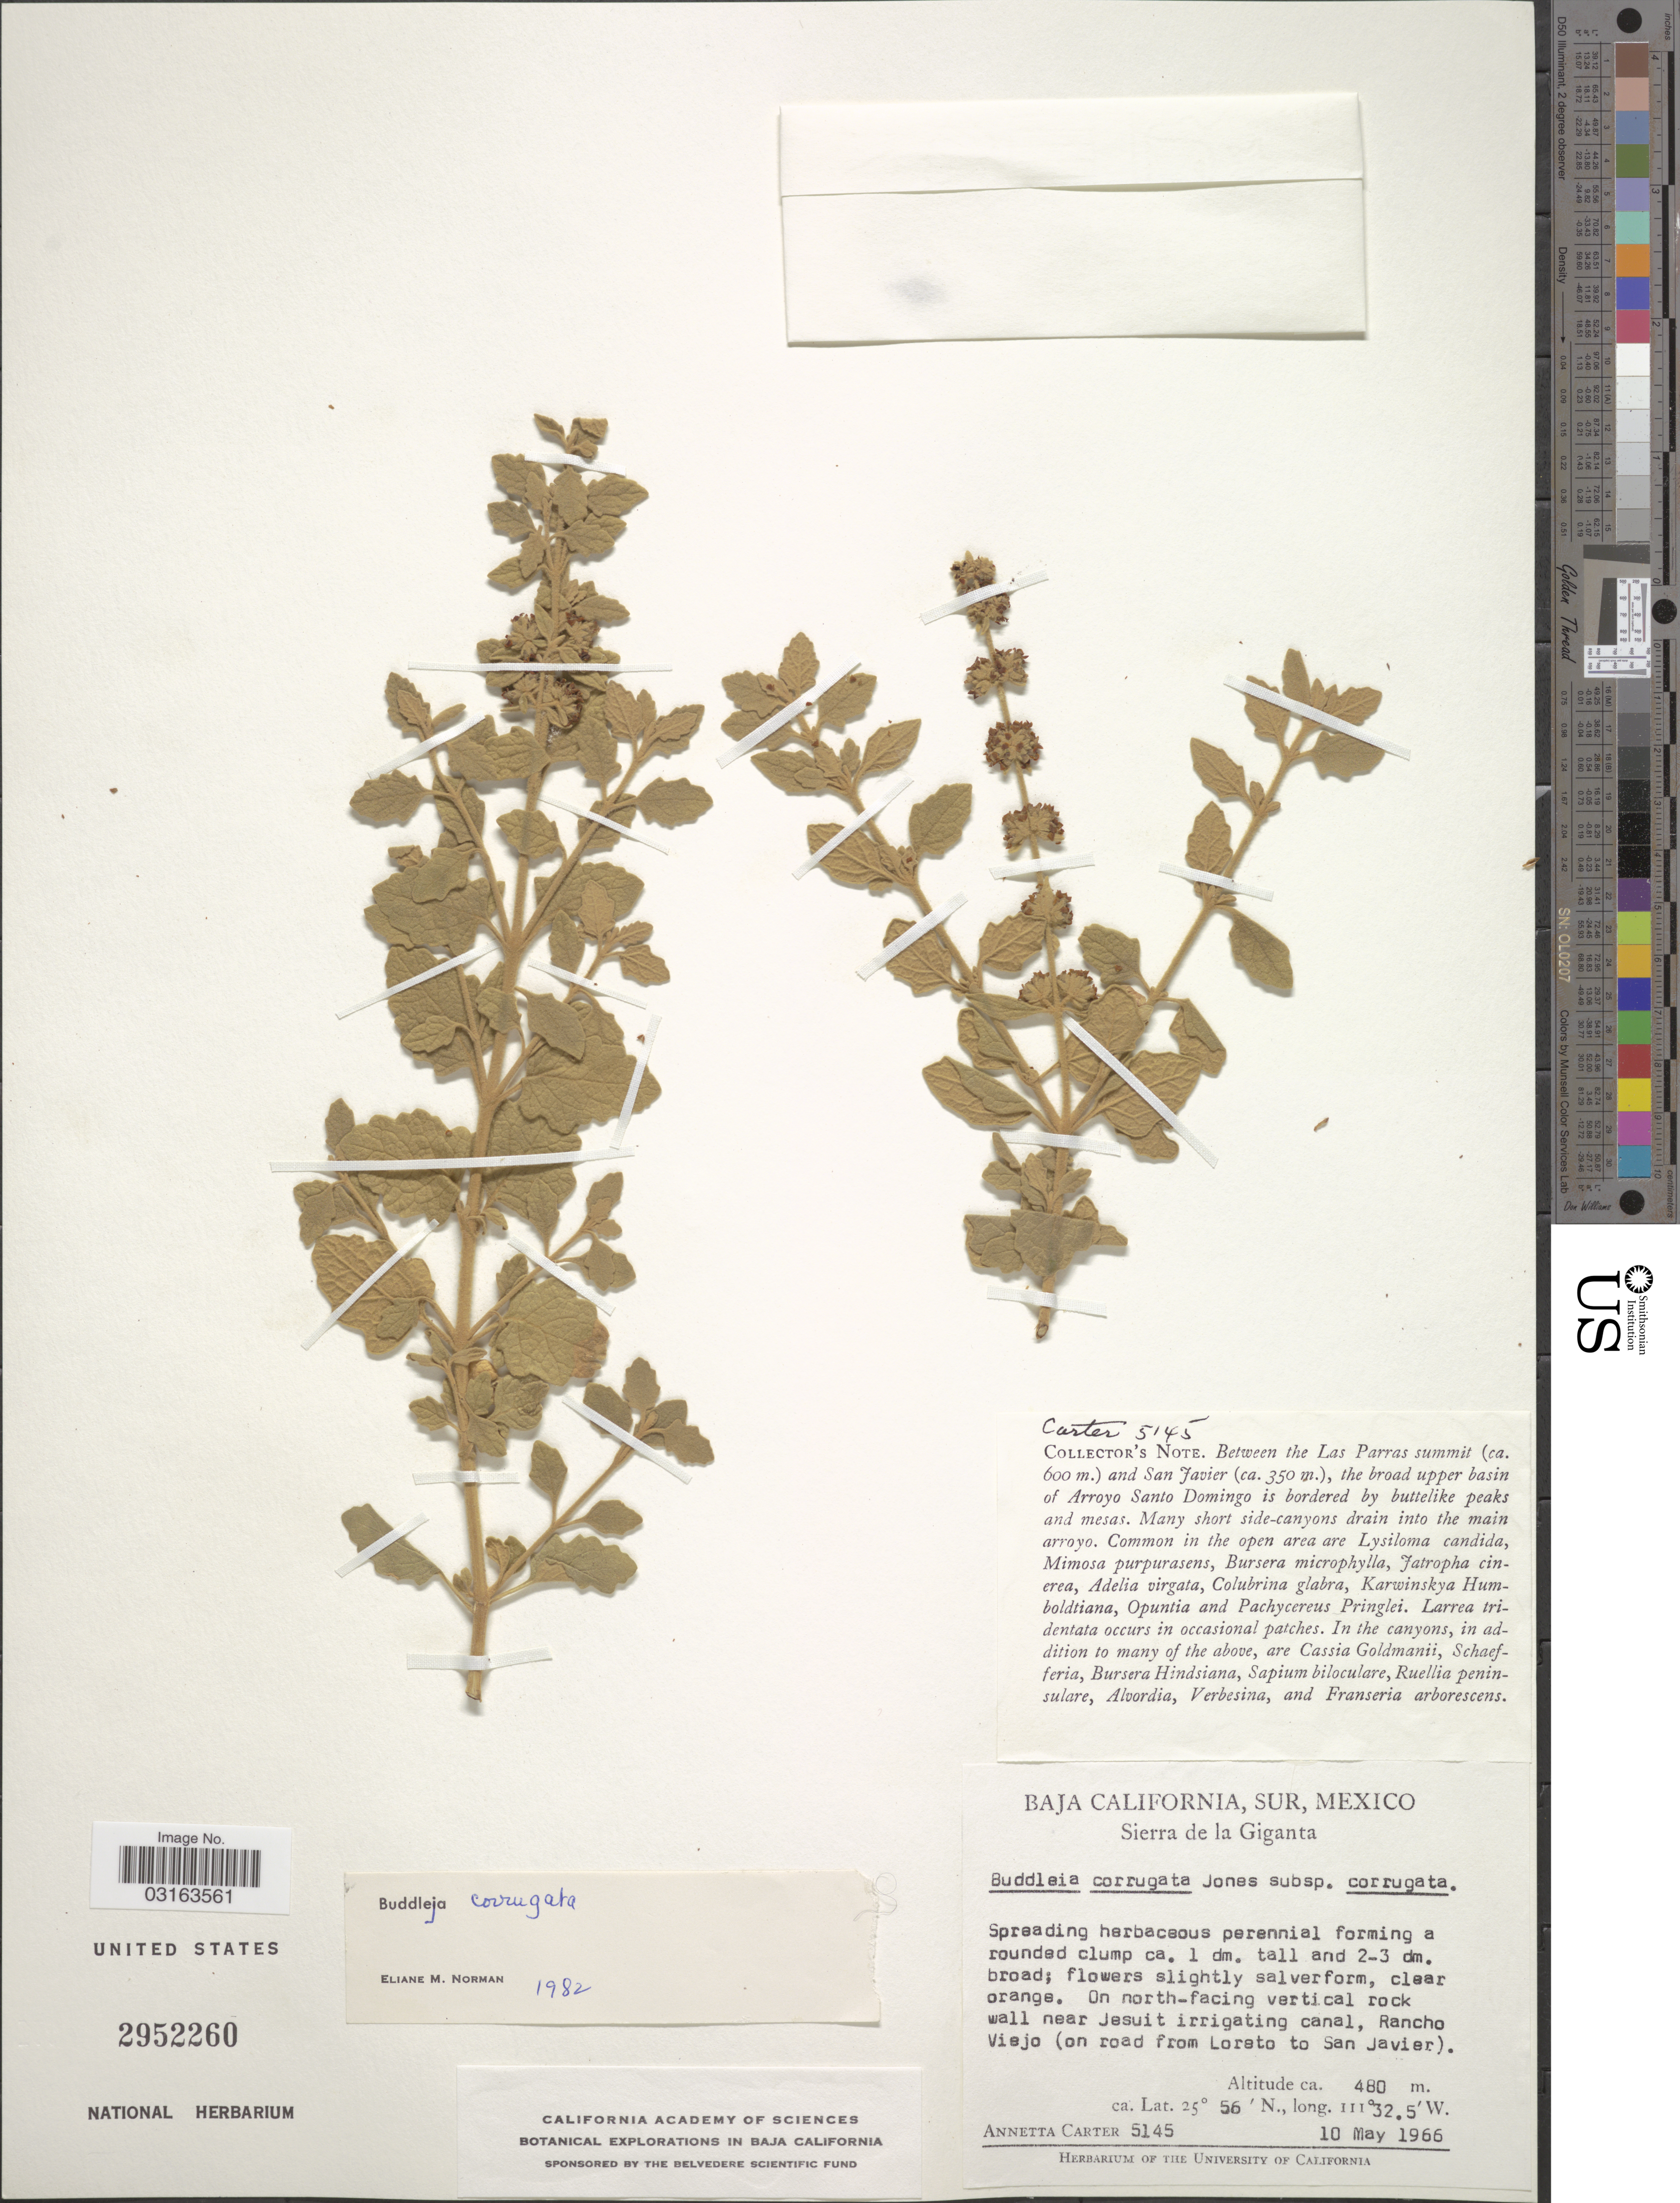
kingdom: Plantae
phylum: Tracheophyta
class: Magnoliopsida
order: Lamiales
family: Scrophulariaceae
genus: Buddleja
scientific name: Buddleja corrugata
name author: M.E. Jones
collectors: A. Carter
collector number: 5145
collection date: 1966-05-10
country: Mexico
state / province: Baja California Sur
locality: Sierra de la Giganta. Near Jesuit irrigating canal, Rancho Viejo (on road from Loreto to San Javier). Between the Las Parras summit and San Javier, the broad upper basin of Arroyo Santo Domingo is bordered by buttelike peaks and mesas.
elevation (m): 480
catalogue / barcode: US 2952260